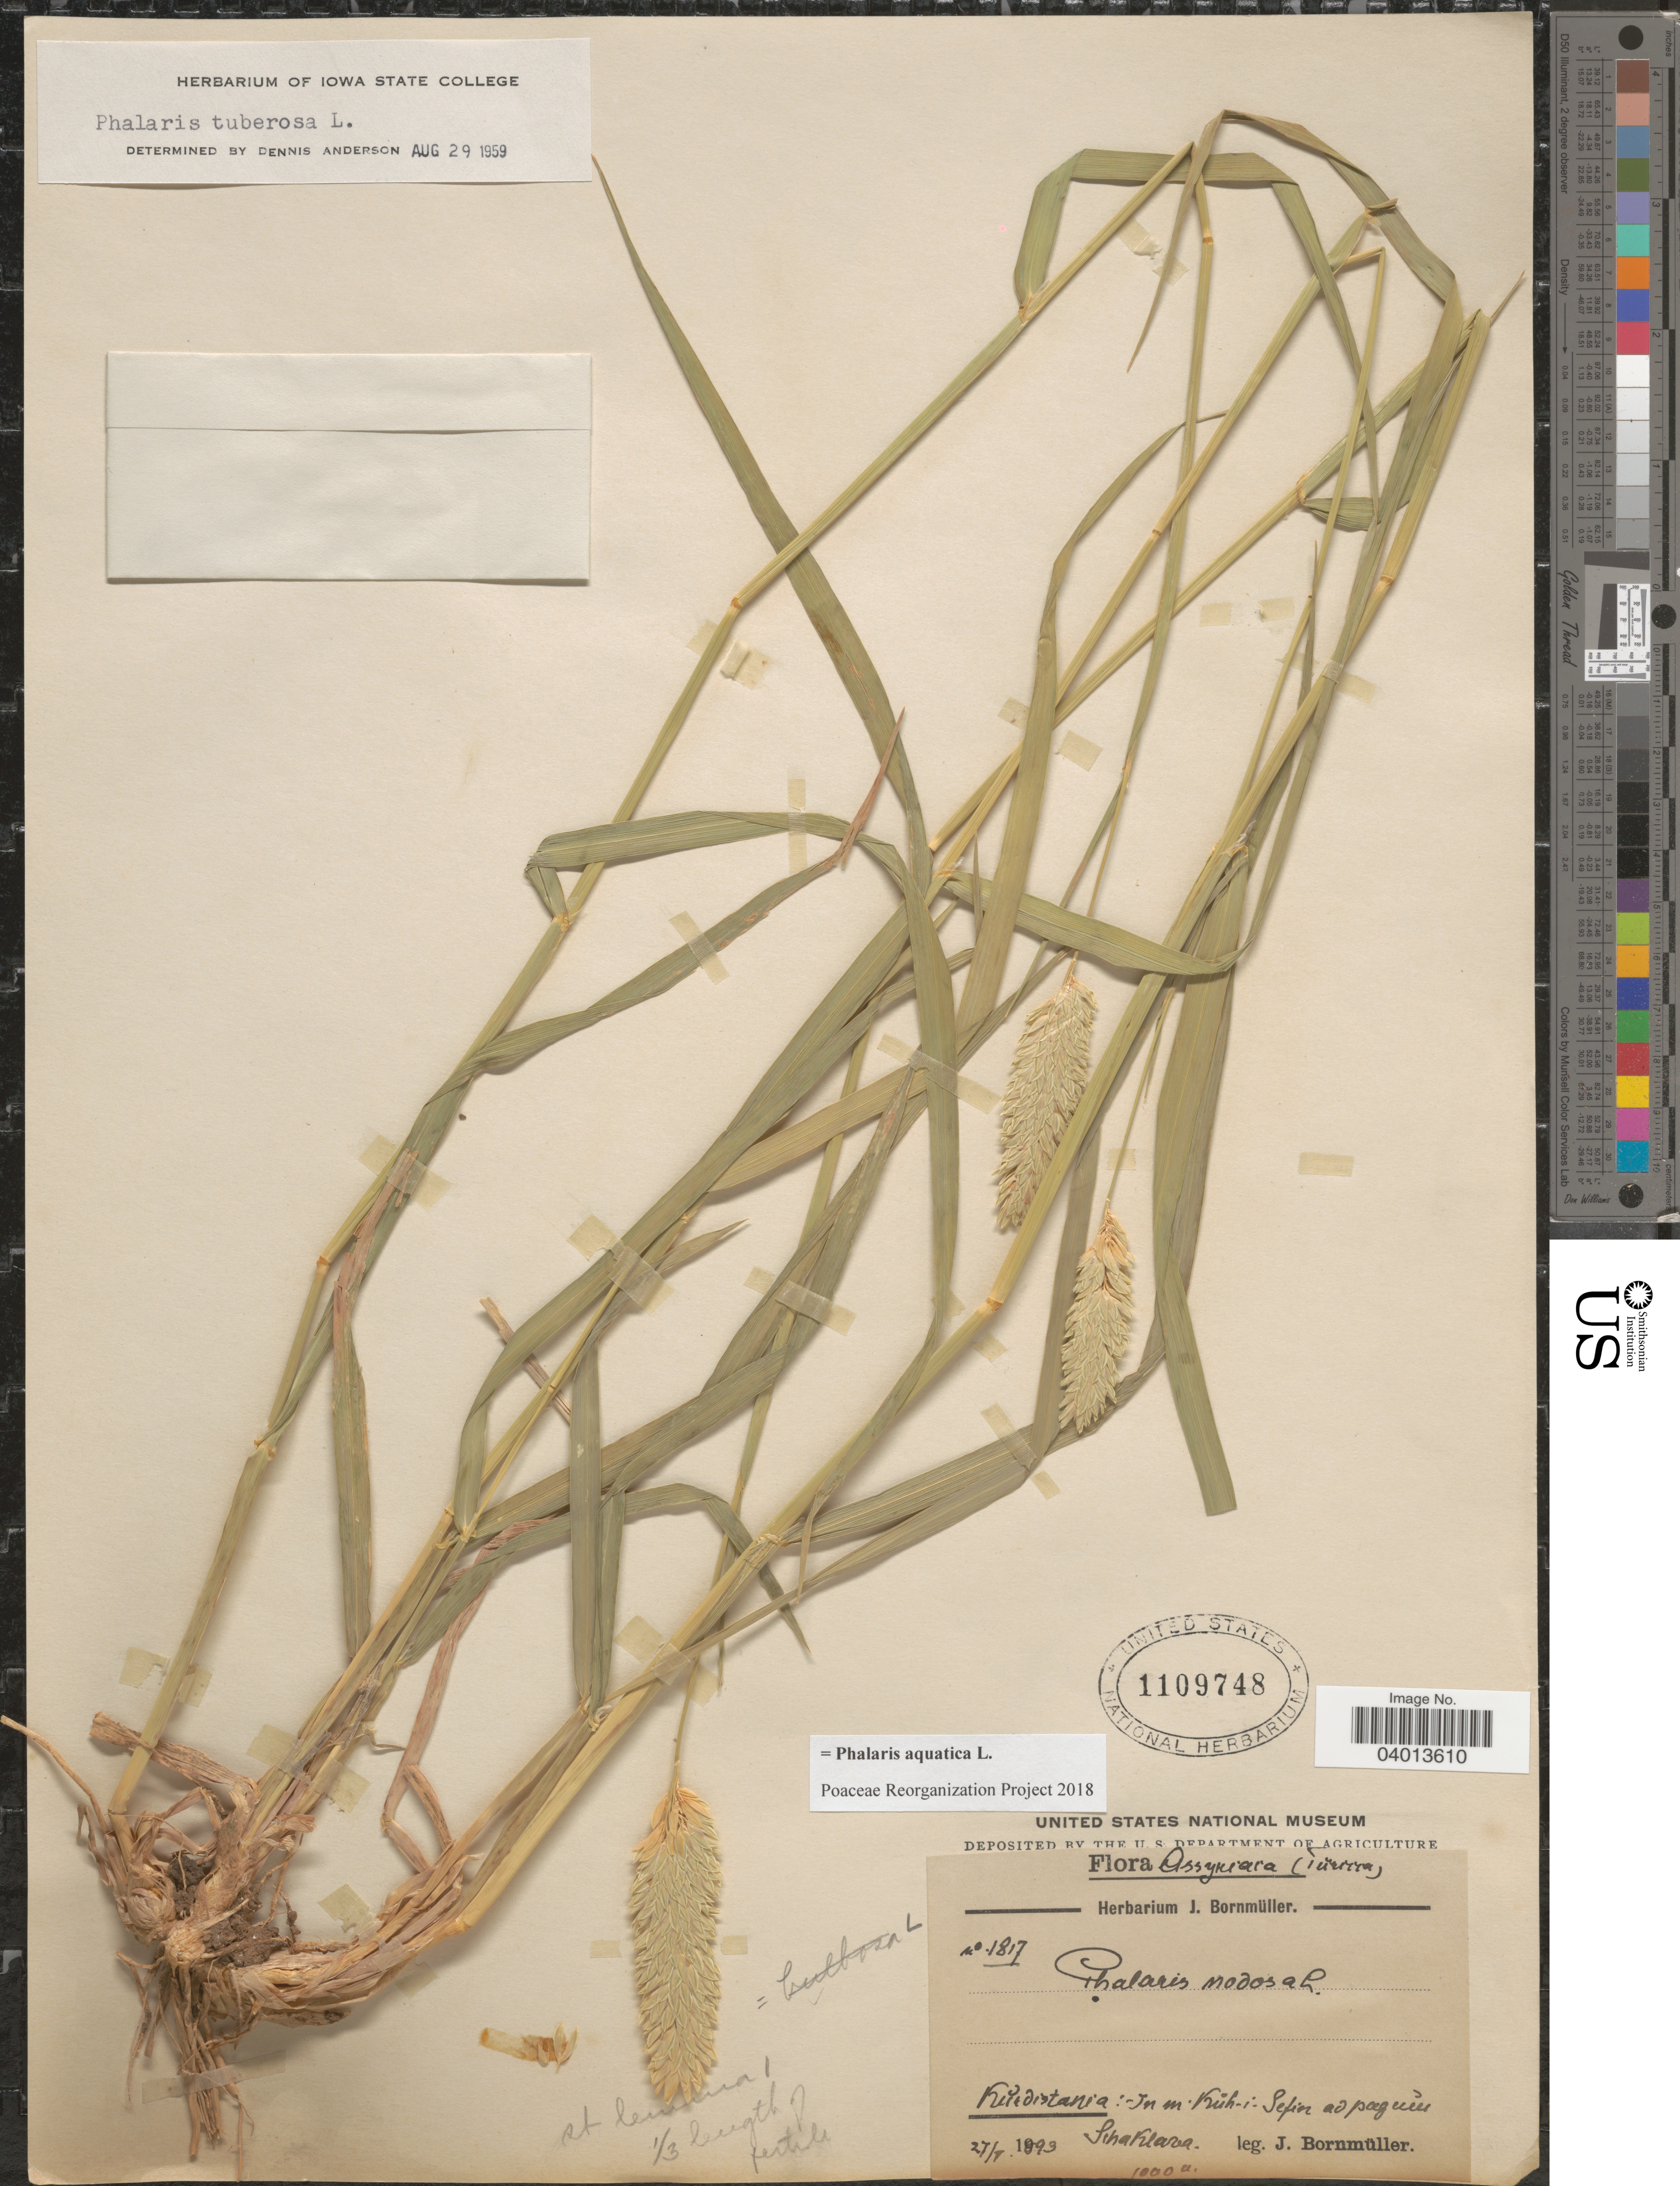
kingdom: Plantae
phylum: Tracheophyta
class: Liliopsida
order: Poales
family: Poaceae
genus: Phalaris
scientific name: Phalaris aquatica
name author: L.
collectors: J. Bornmüller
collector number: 1817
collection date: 1893-01-27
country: Iran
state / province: Kurdistan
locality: Assyriara ( [illegible text]). Kůrdistania:-In m.Kůh-i-Sefin ad pagům Schaklava.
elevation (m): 1000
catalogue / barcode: US 1109748